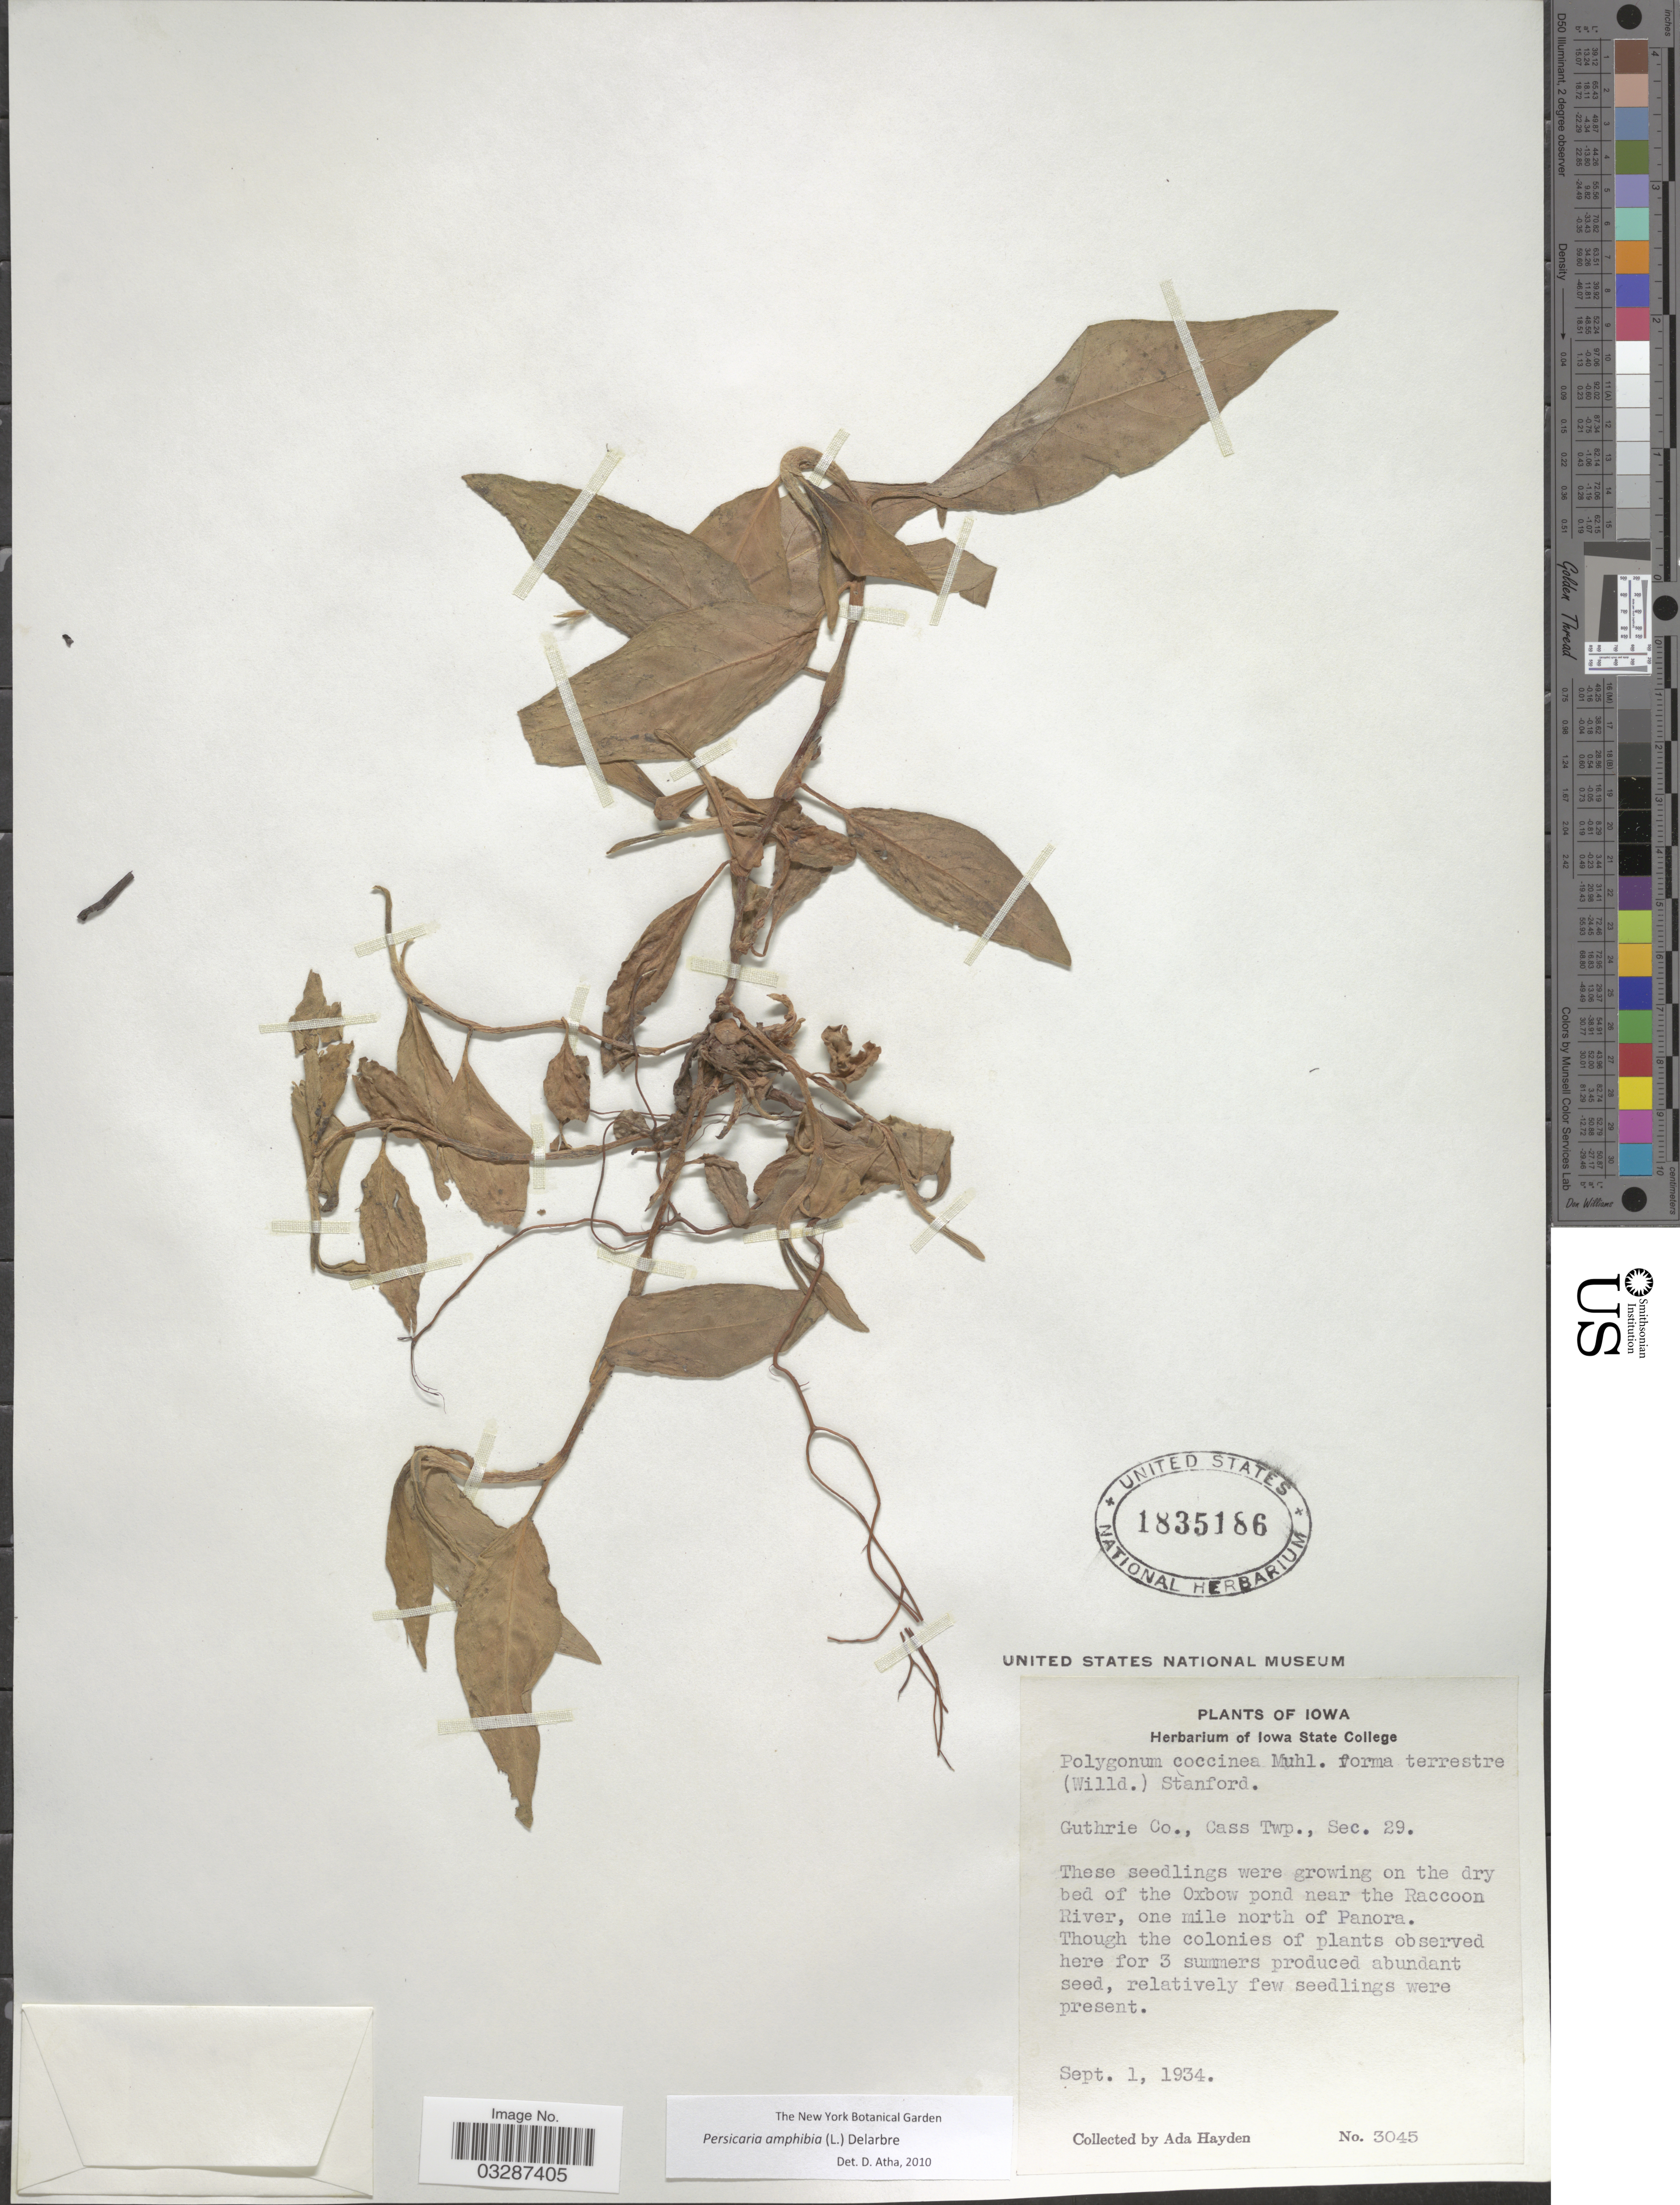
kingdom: Plantae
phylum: Tracheophyta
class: Magnoliopsida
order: Caryophyllales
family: Polygonaceae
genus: Persicaria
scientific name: Persicaria amphibia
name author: (L.) Delarbre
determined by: Atha, D. E.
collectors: Ada Hayden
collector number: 3045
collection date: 1934-09-01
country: United States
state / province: Iowa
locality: On the dry bed of the Oxbow pond near the Raccoon River, one mile north of Panora. [unsure placement] Guthrie Co., Cass Twp., Sec. 29.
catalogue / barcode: US 1835186